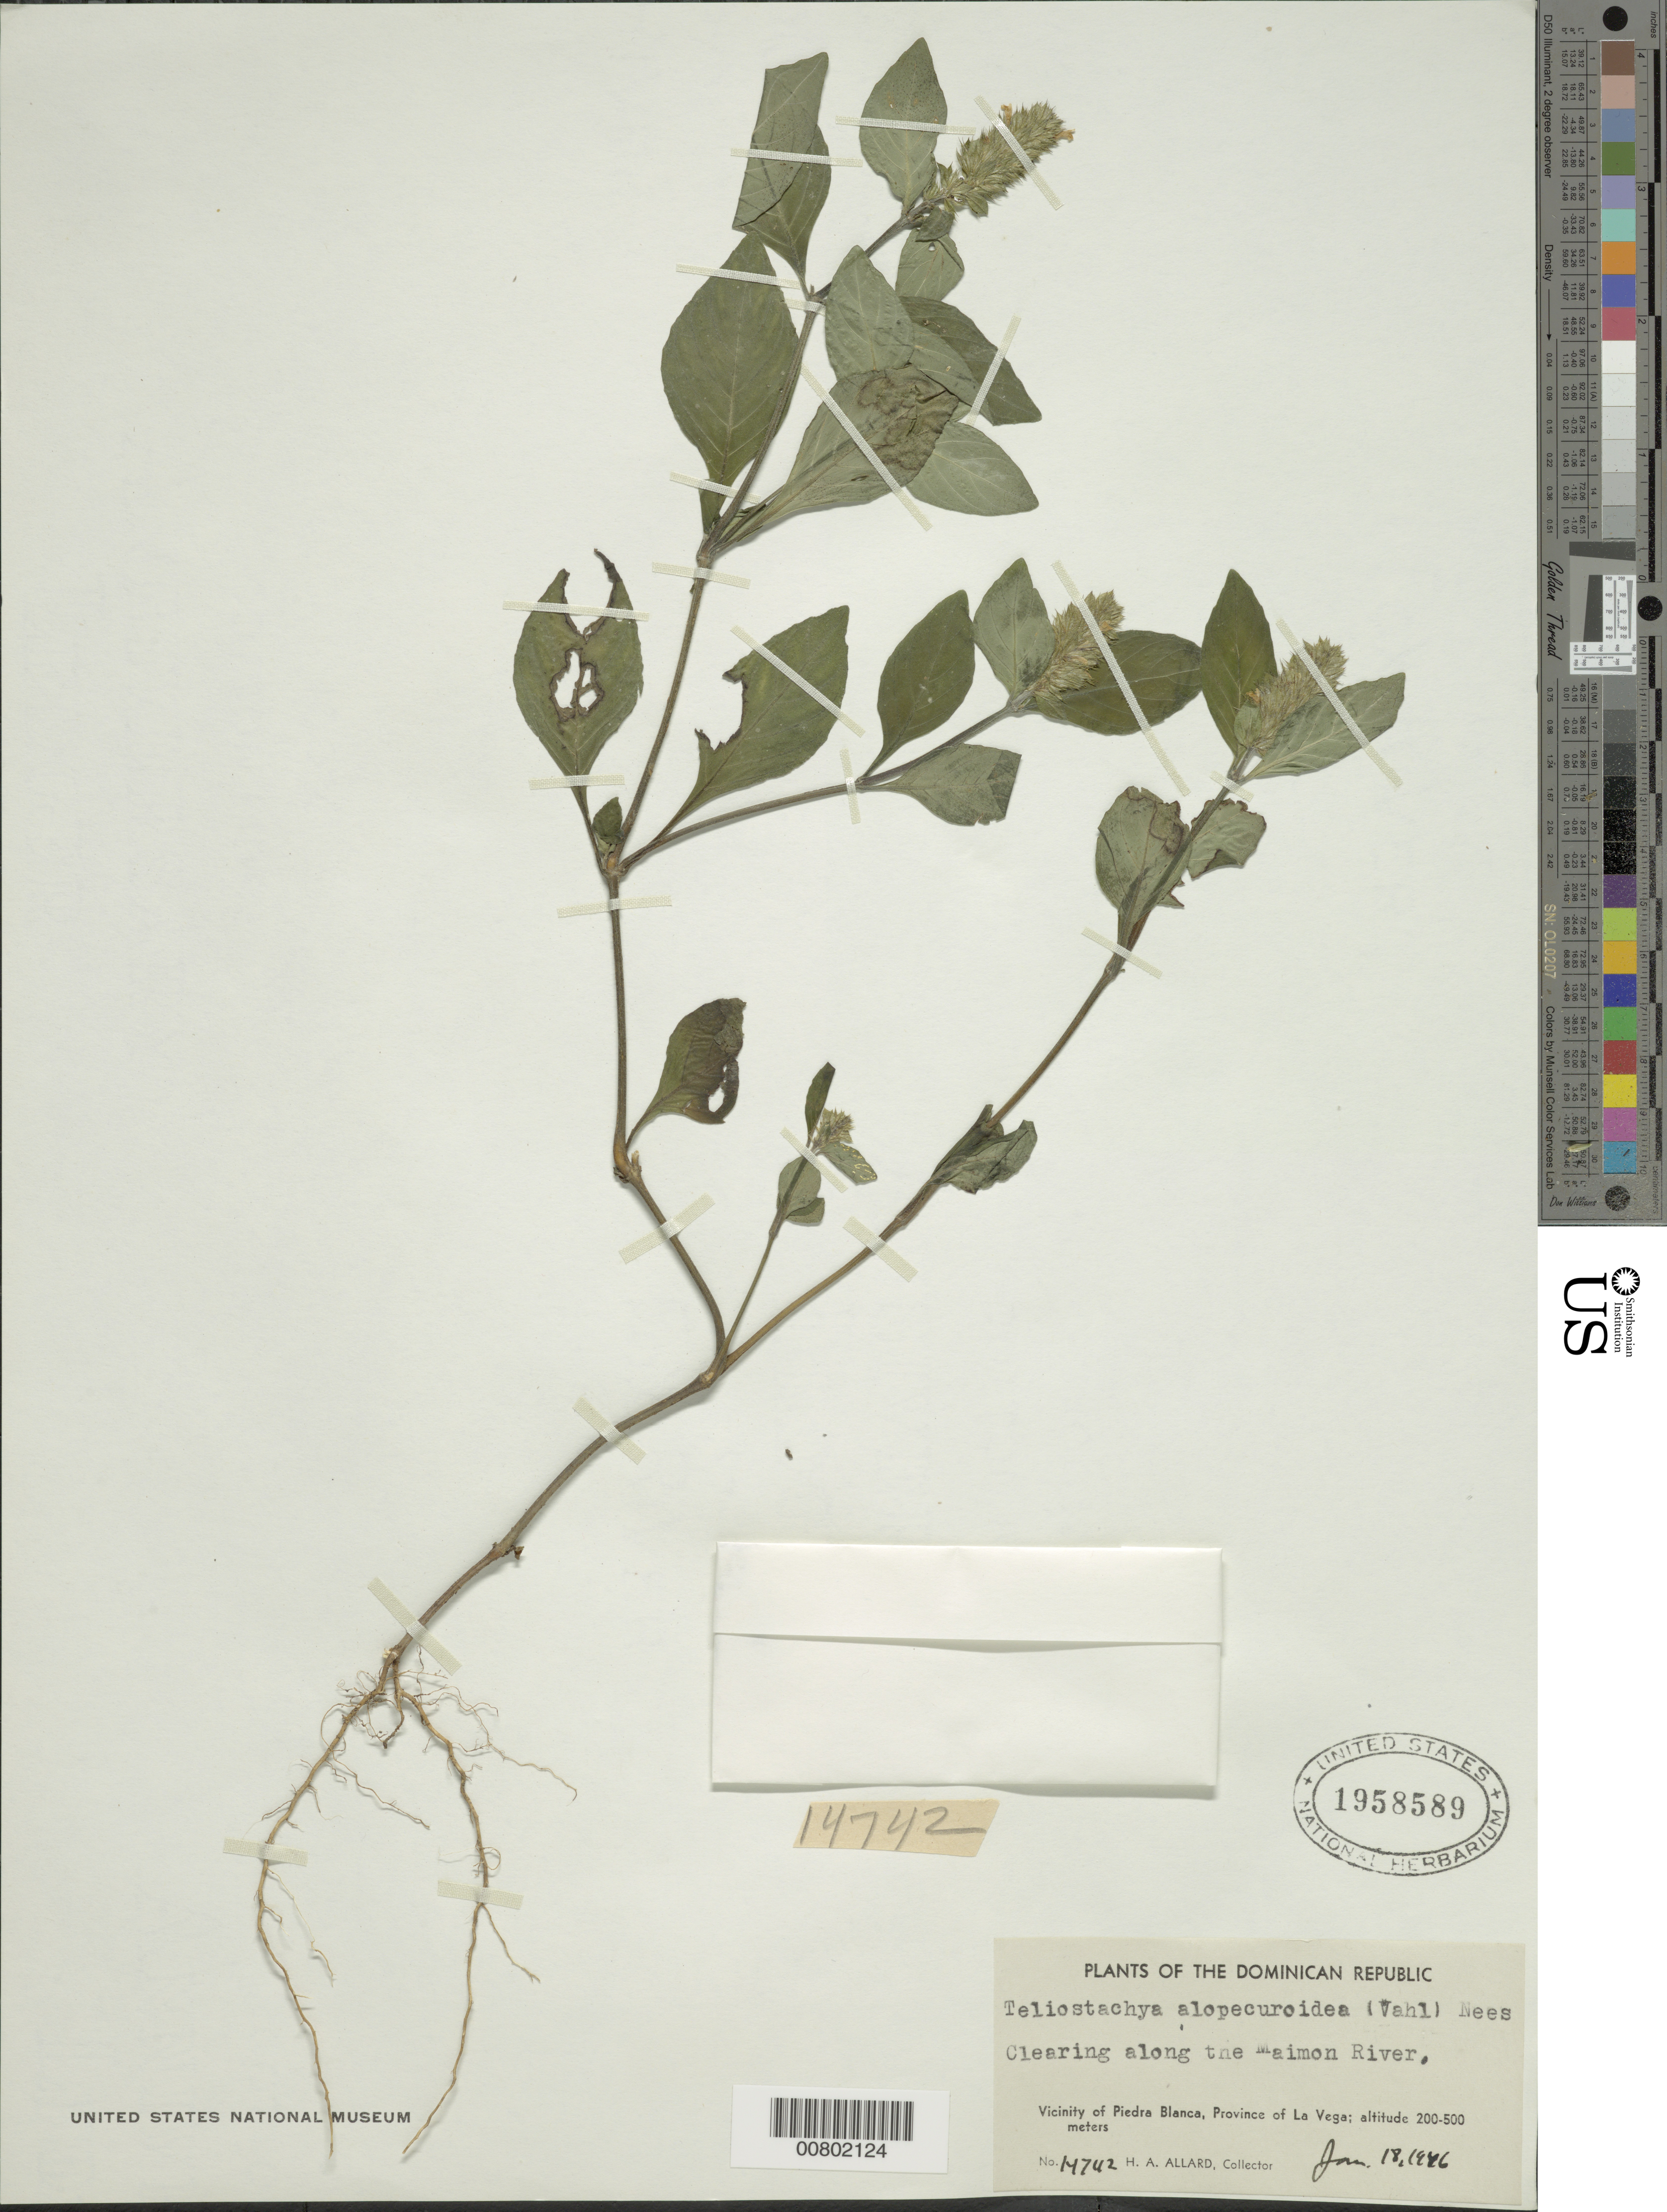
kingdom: Plantae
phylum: Tracheophyta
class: Magnoliopsida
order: Lamiales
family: Acanthaceae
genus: Teliostachya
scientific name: Teliostachya alopecuroidea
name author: (Vahl) Nees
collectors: H. A. Allard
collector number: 14742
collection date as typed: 18 Jan 1946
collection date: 1946-01-18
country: Dominican Republic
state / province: La Vega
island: Hispaniola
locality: Vicinity of Piedra Blanca, along the Maimon River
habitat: Clearing along river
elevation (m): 200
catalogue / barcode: US 1958589